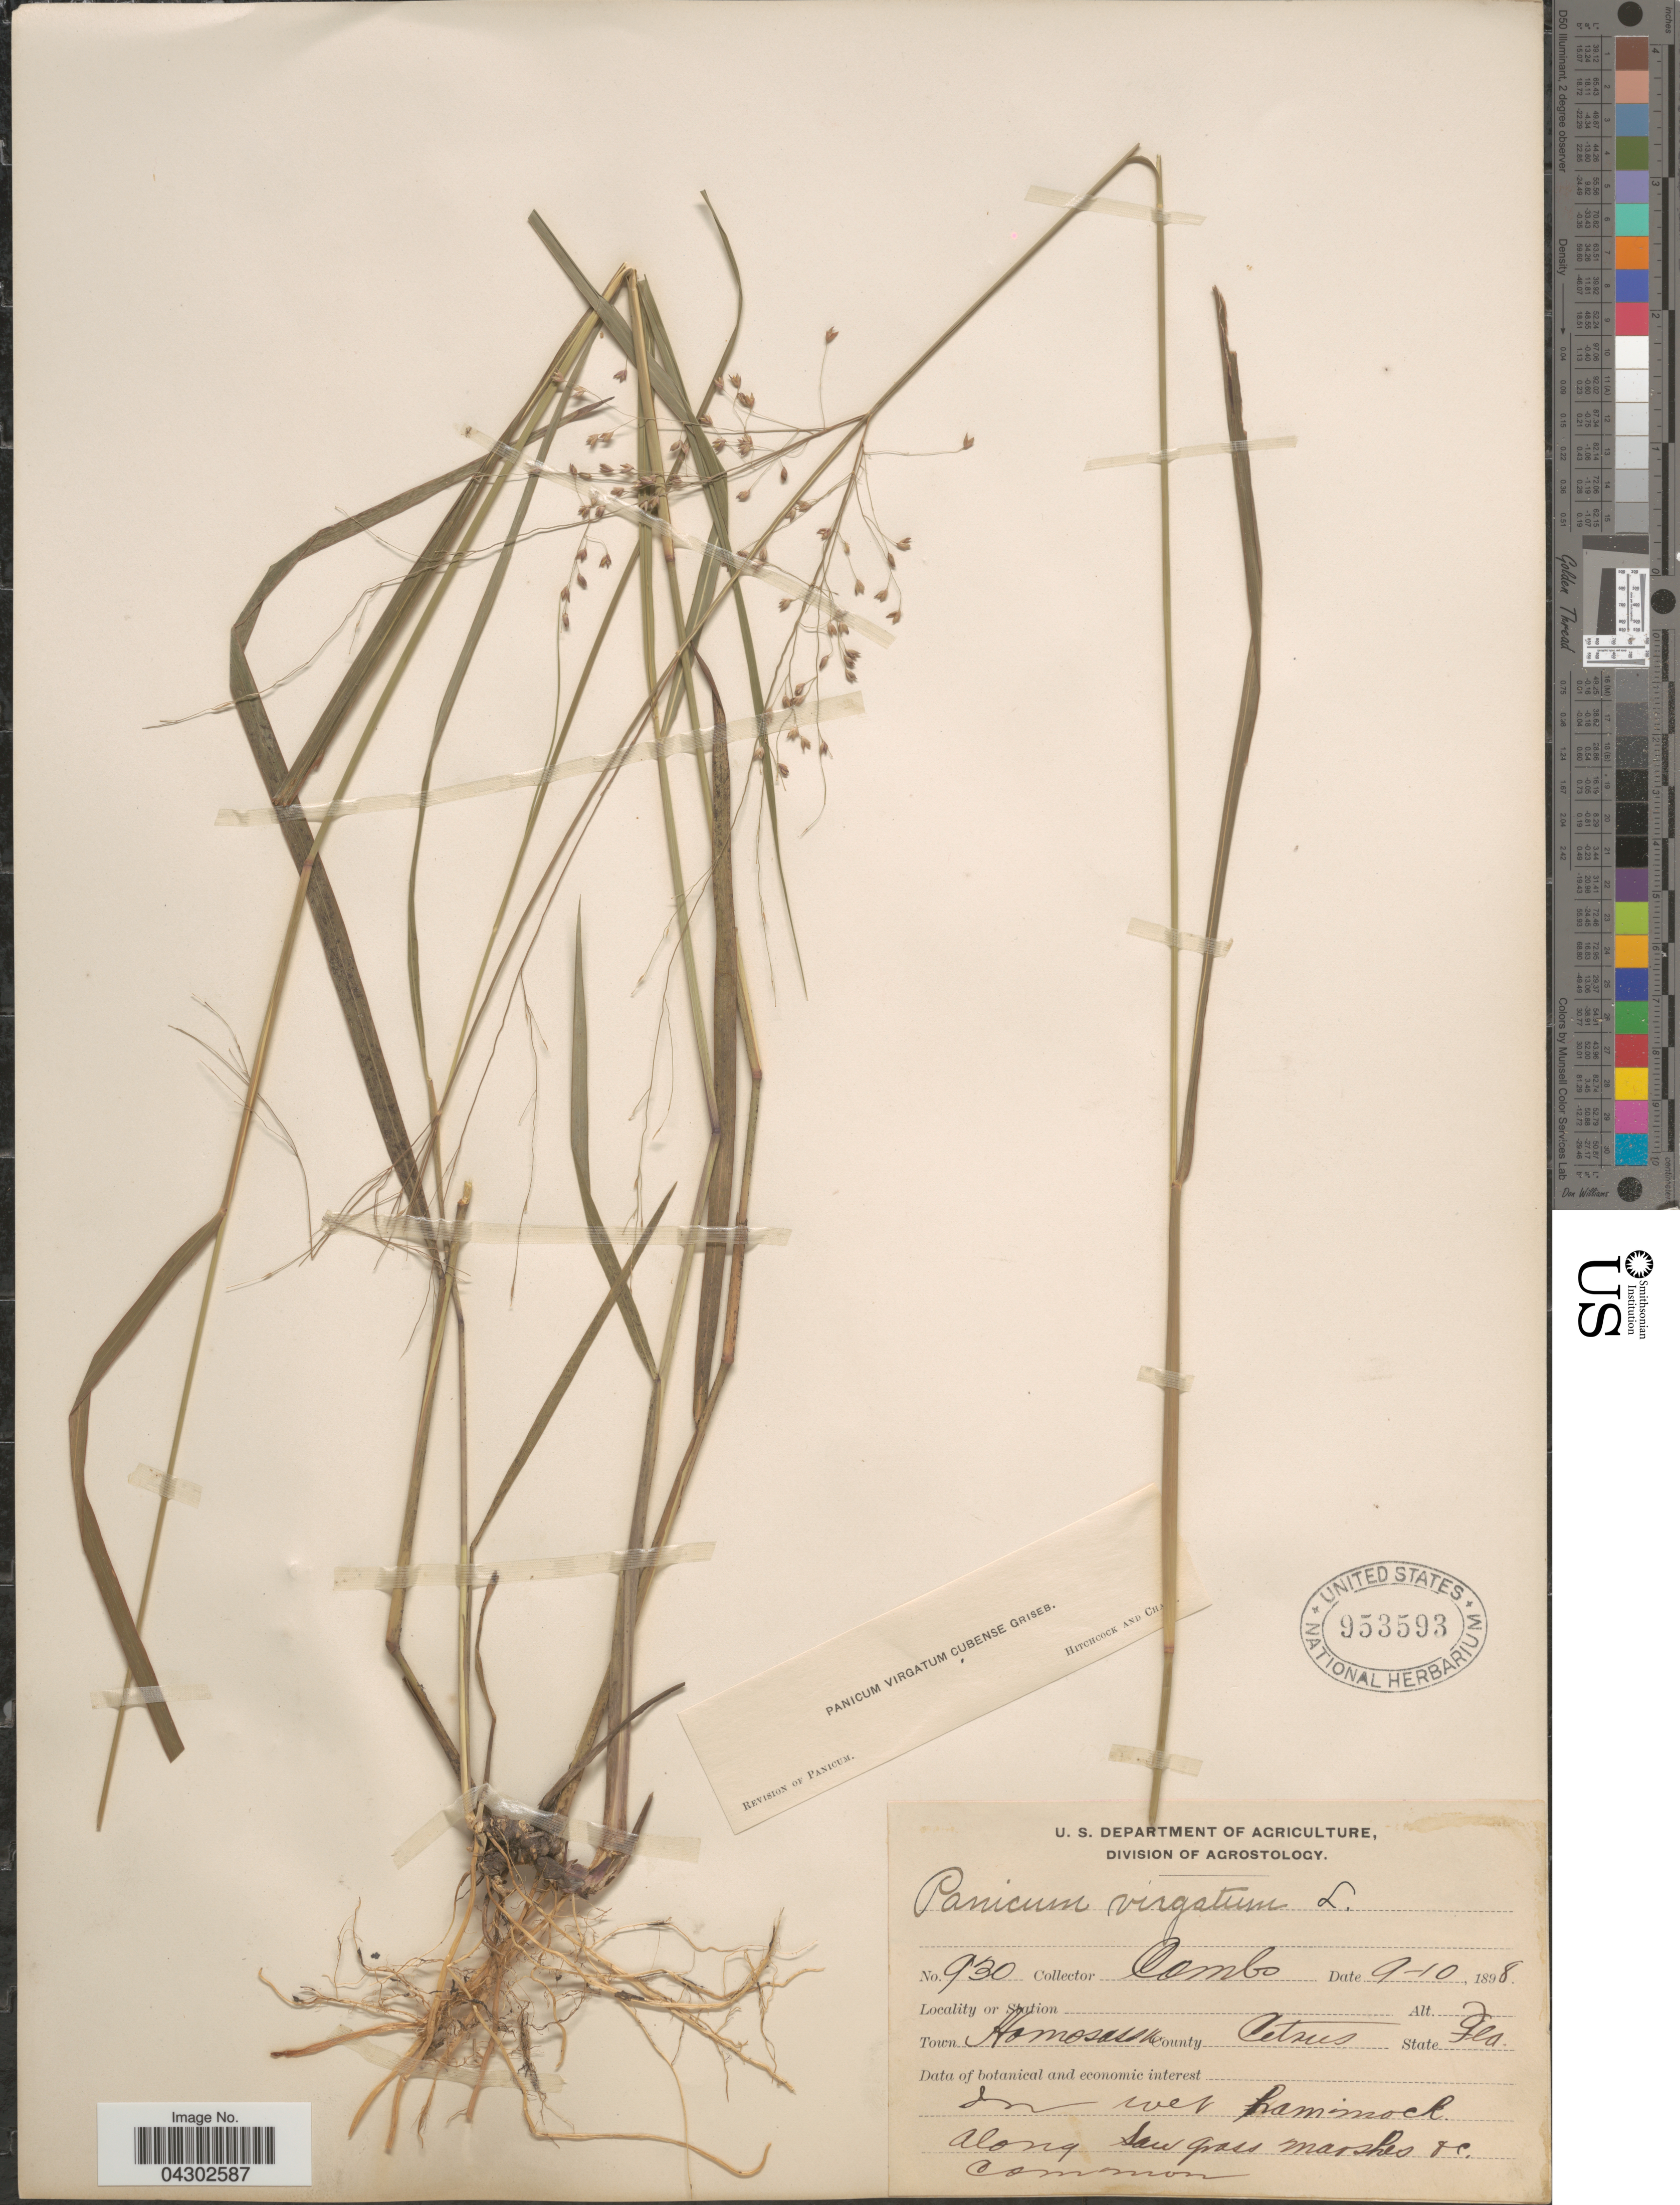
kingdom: Plantae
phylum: Tracheophyta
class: Liliopsida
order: Poales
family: Poaceae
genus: Panicum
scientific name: Panicum virgatum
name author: L.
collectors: -. Combs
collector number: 930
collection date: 1898-09-10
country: United States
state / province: Florida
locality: Town Homosassa. County Citrus. In wet hammock along saw grass marshes.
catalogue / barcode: US 953593